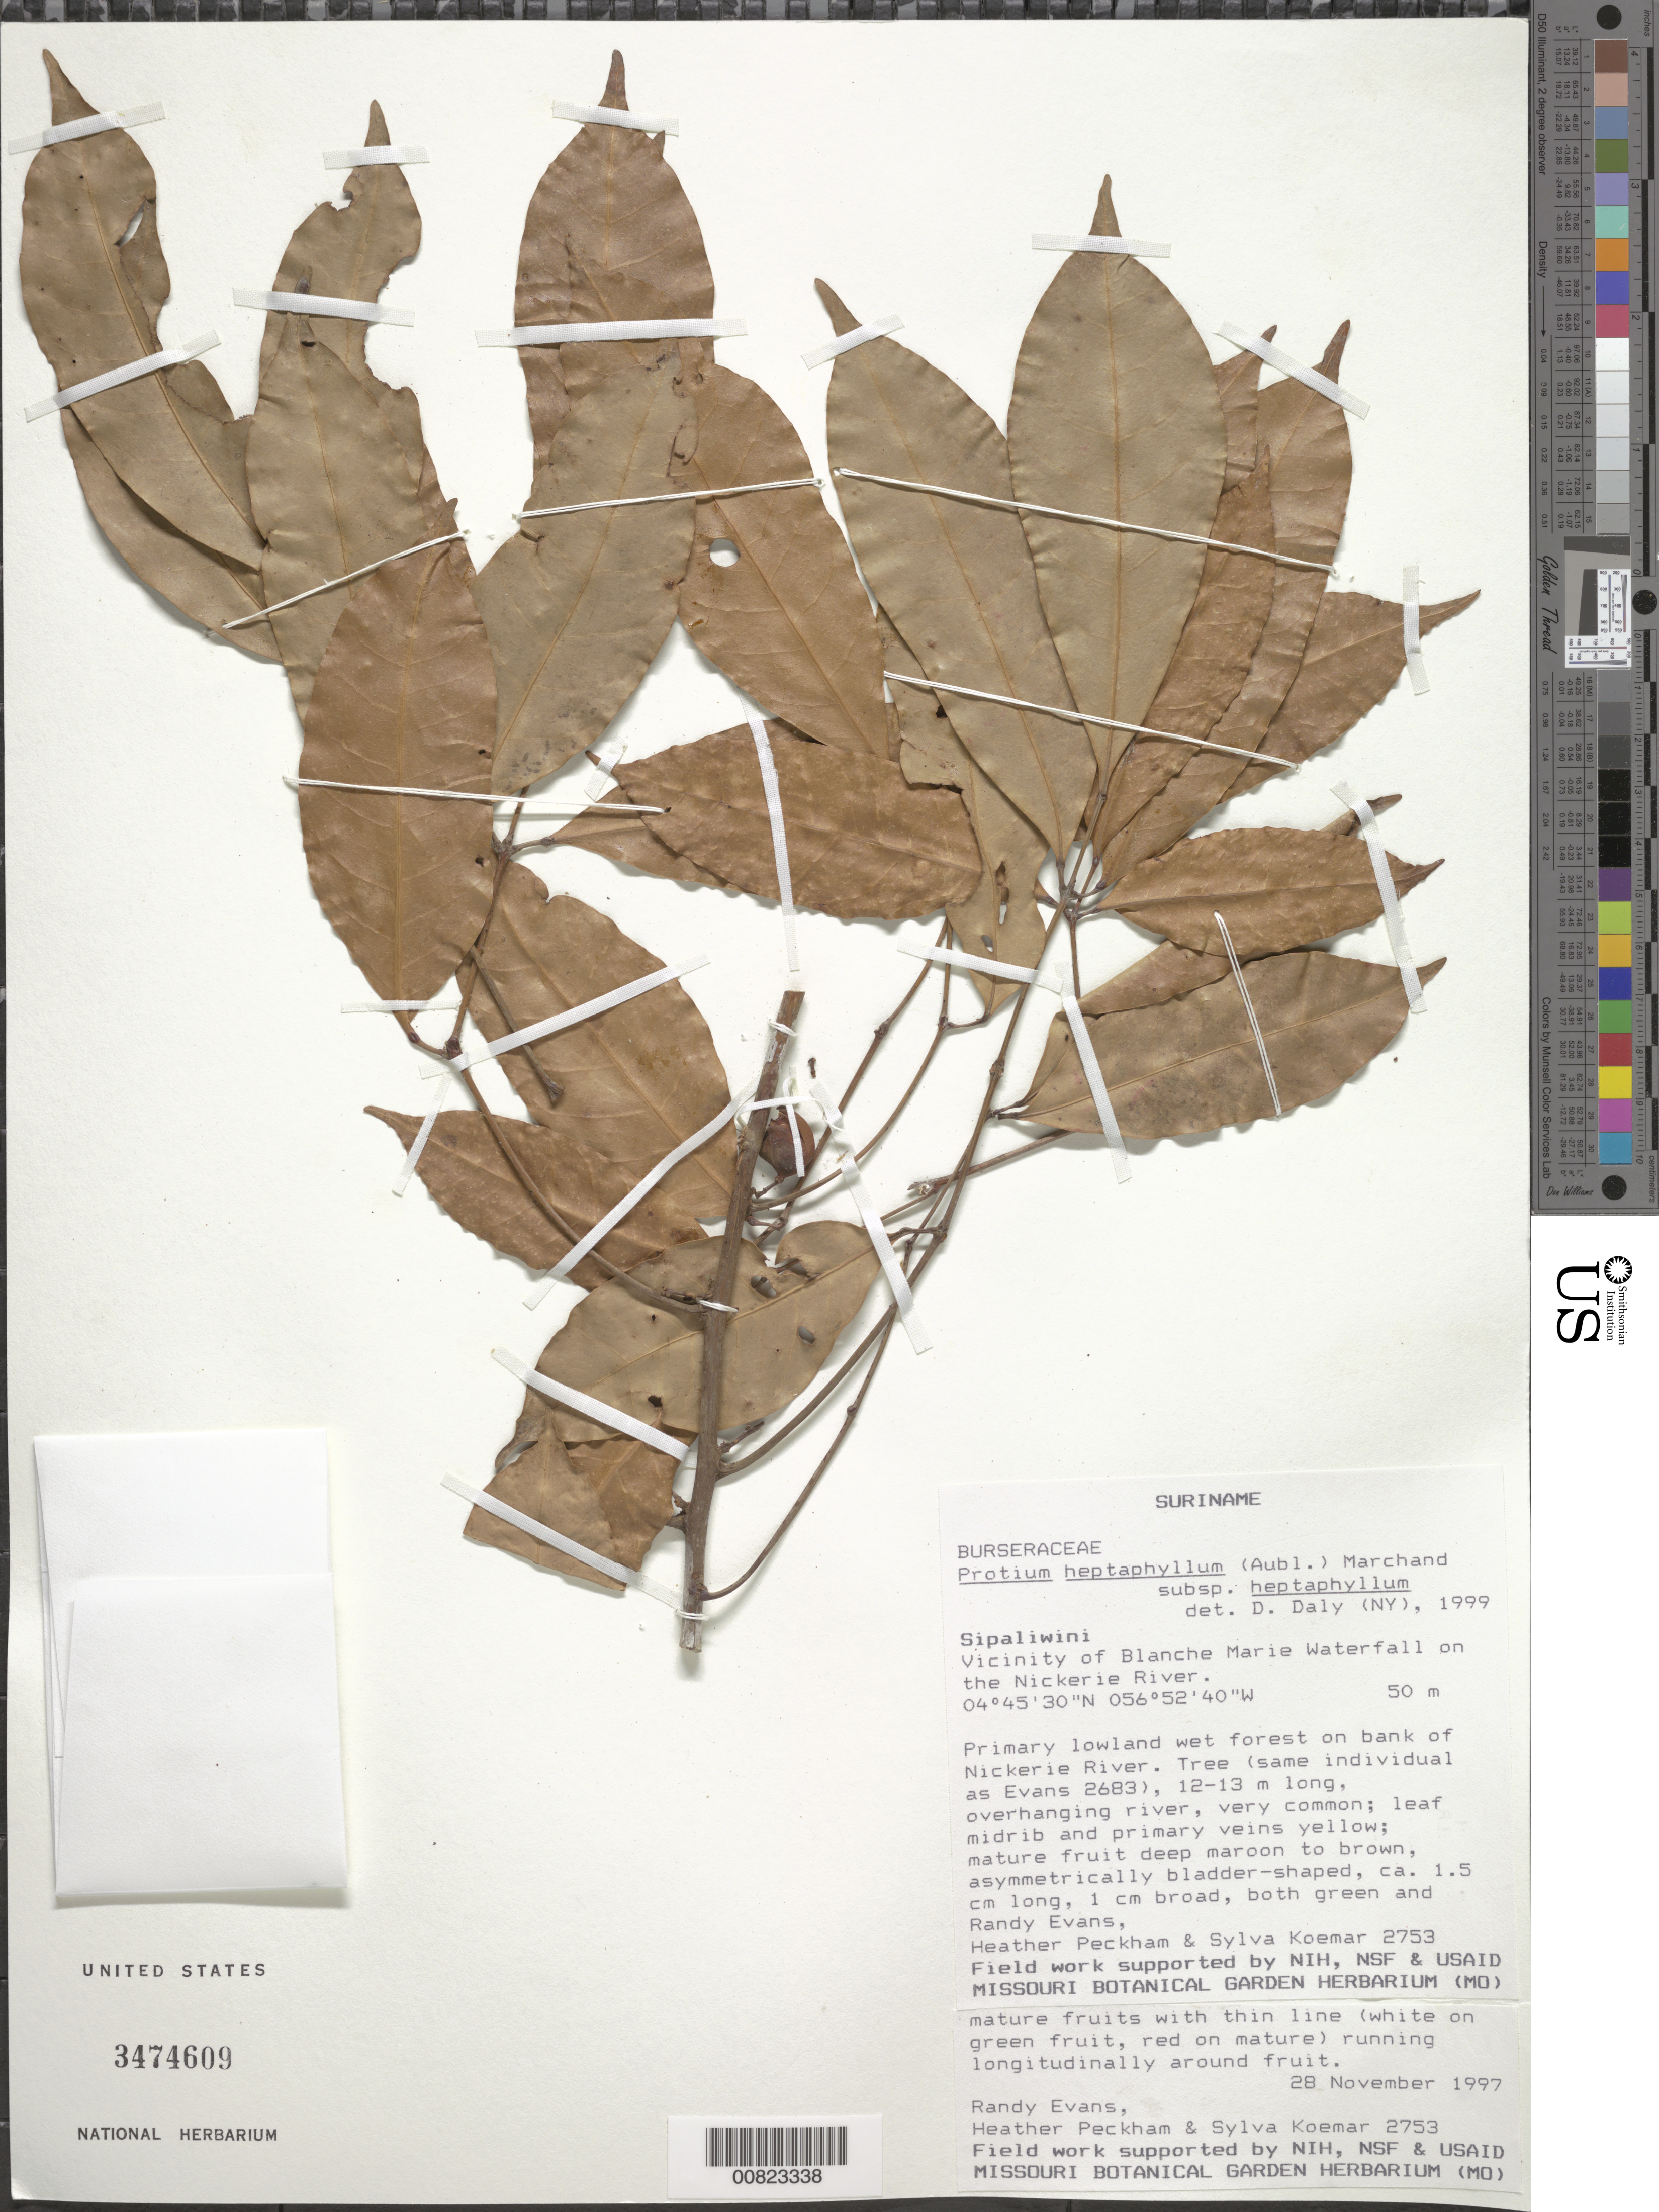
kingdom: Plantae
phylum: Tracheophyta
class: Magnoliopsida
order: Sapindales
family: Burseraceae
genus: Protium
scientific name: Protium heptaphyllum subsp. heptaphyllum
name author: (Aubl.) Marchand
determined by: Daly, D. C.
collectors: R. Evans, H. Peckham & S. Koemar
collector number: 2753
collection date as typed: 28-Nov-97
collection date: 1997-11-28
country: Suriname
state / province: Sipaliwini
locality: Blanche Marie Waterfall, vic., on Nickerie R.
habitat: Primary lowland wet forest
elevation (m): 50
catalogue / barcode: US 3474609